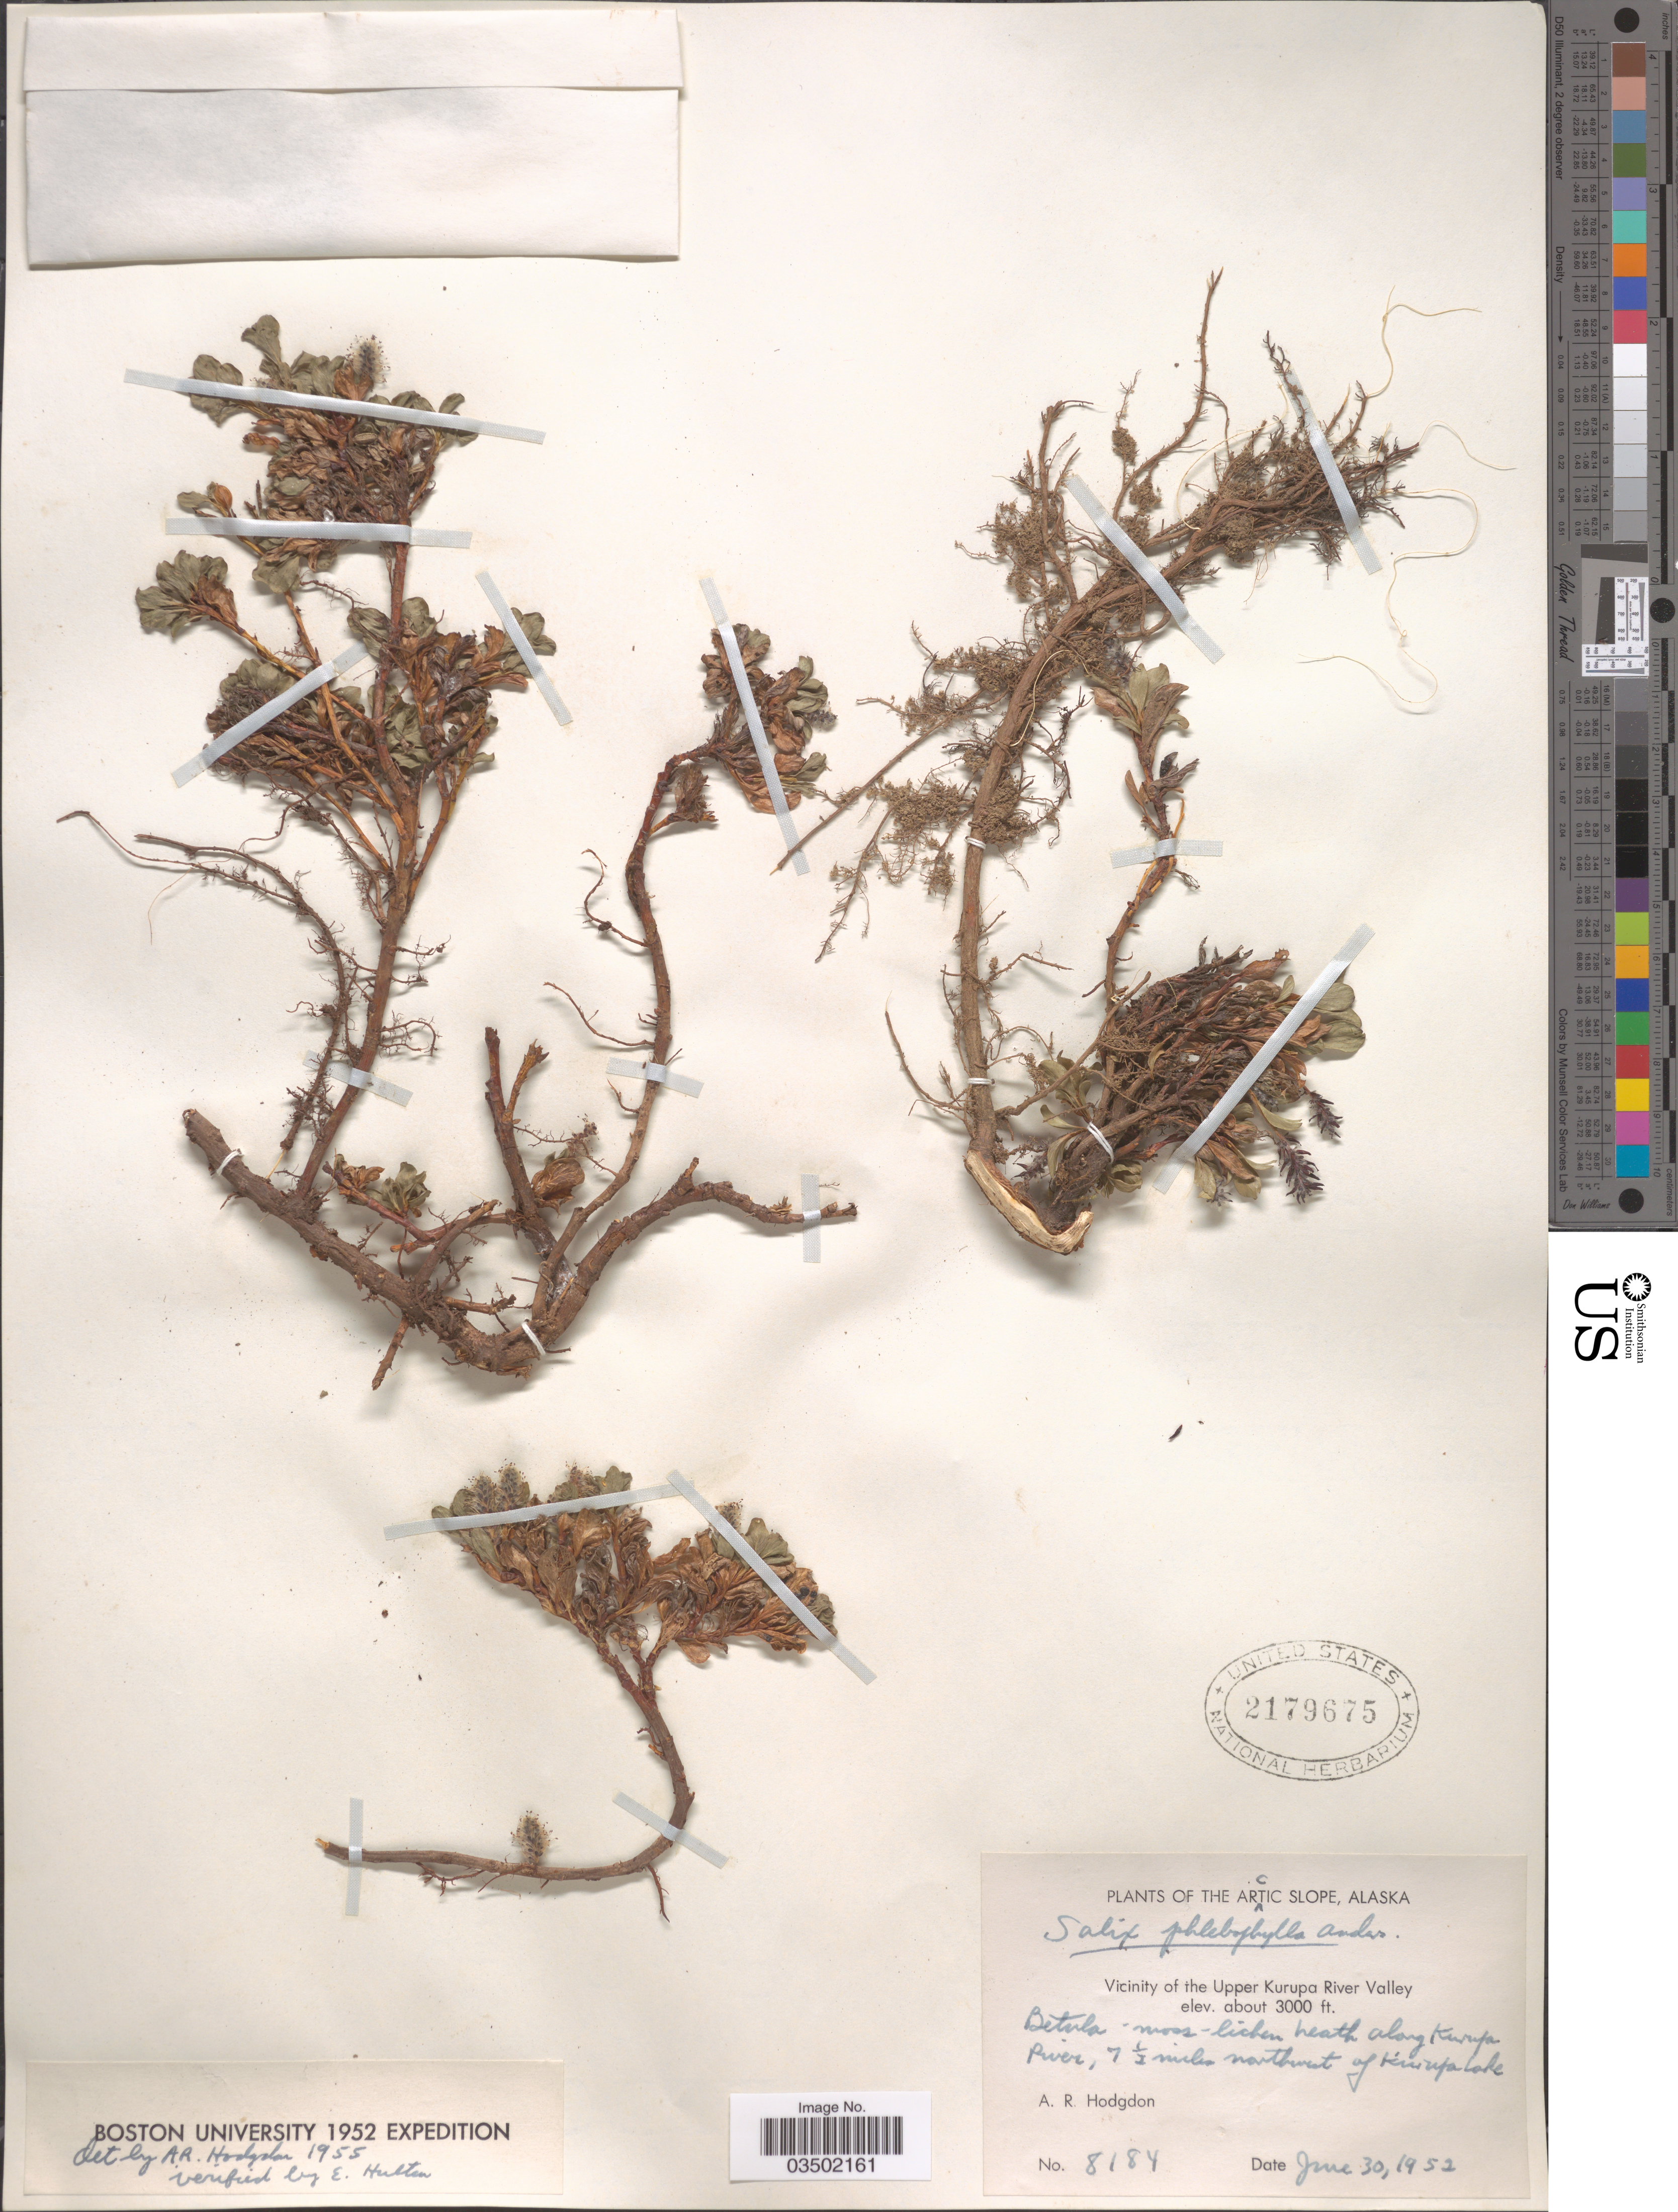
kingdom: Plantae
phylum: Tracheophyta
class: Magnoliopsida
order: Malpighiales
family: Salicaceae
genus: Salix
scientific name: Salix phlebophylla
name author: Andersson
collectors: A. R. Hodgdon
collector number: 8184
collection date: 1952-06-30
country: United States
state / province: Alaska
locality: Arctic Slope. Vicinity of Upper Kurupa River Valley. Betula-moss-lichen heath along Kurupa River, 7½ miles northwest of Kurupa Lake.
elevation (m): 914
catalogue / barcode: US 2179675